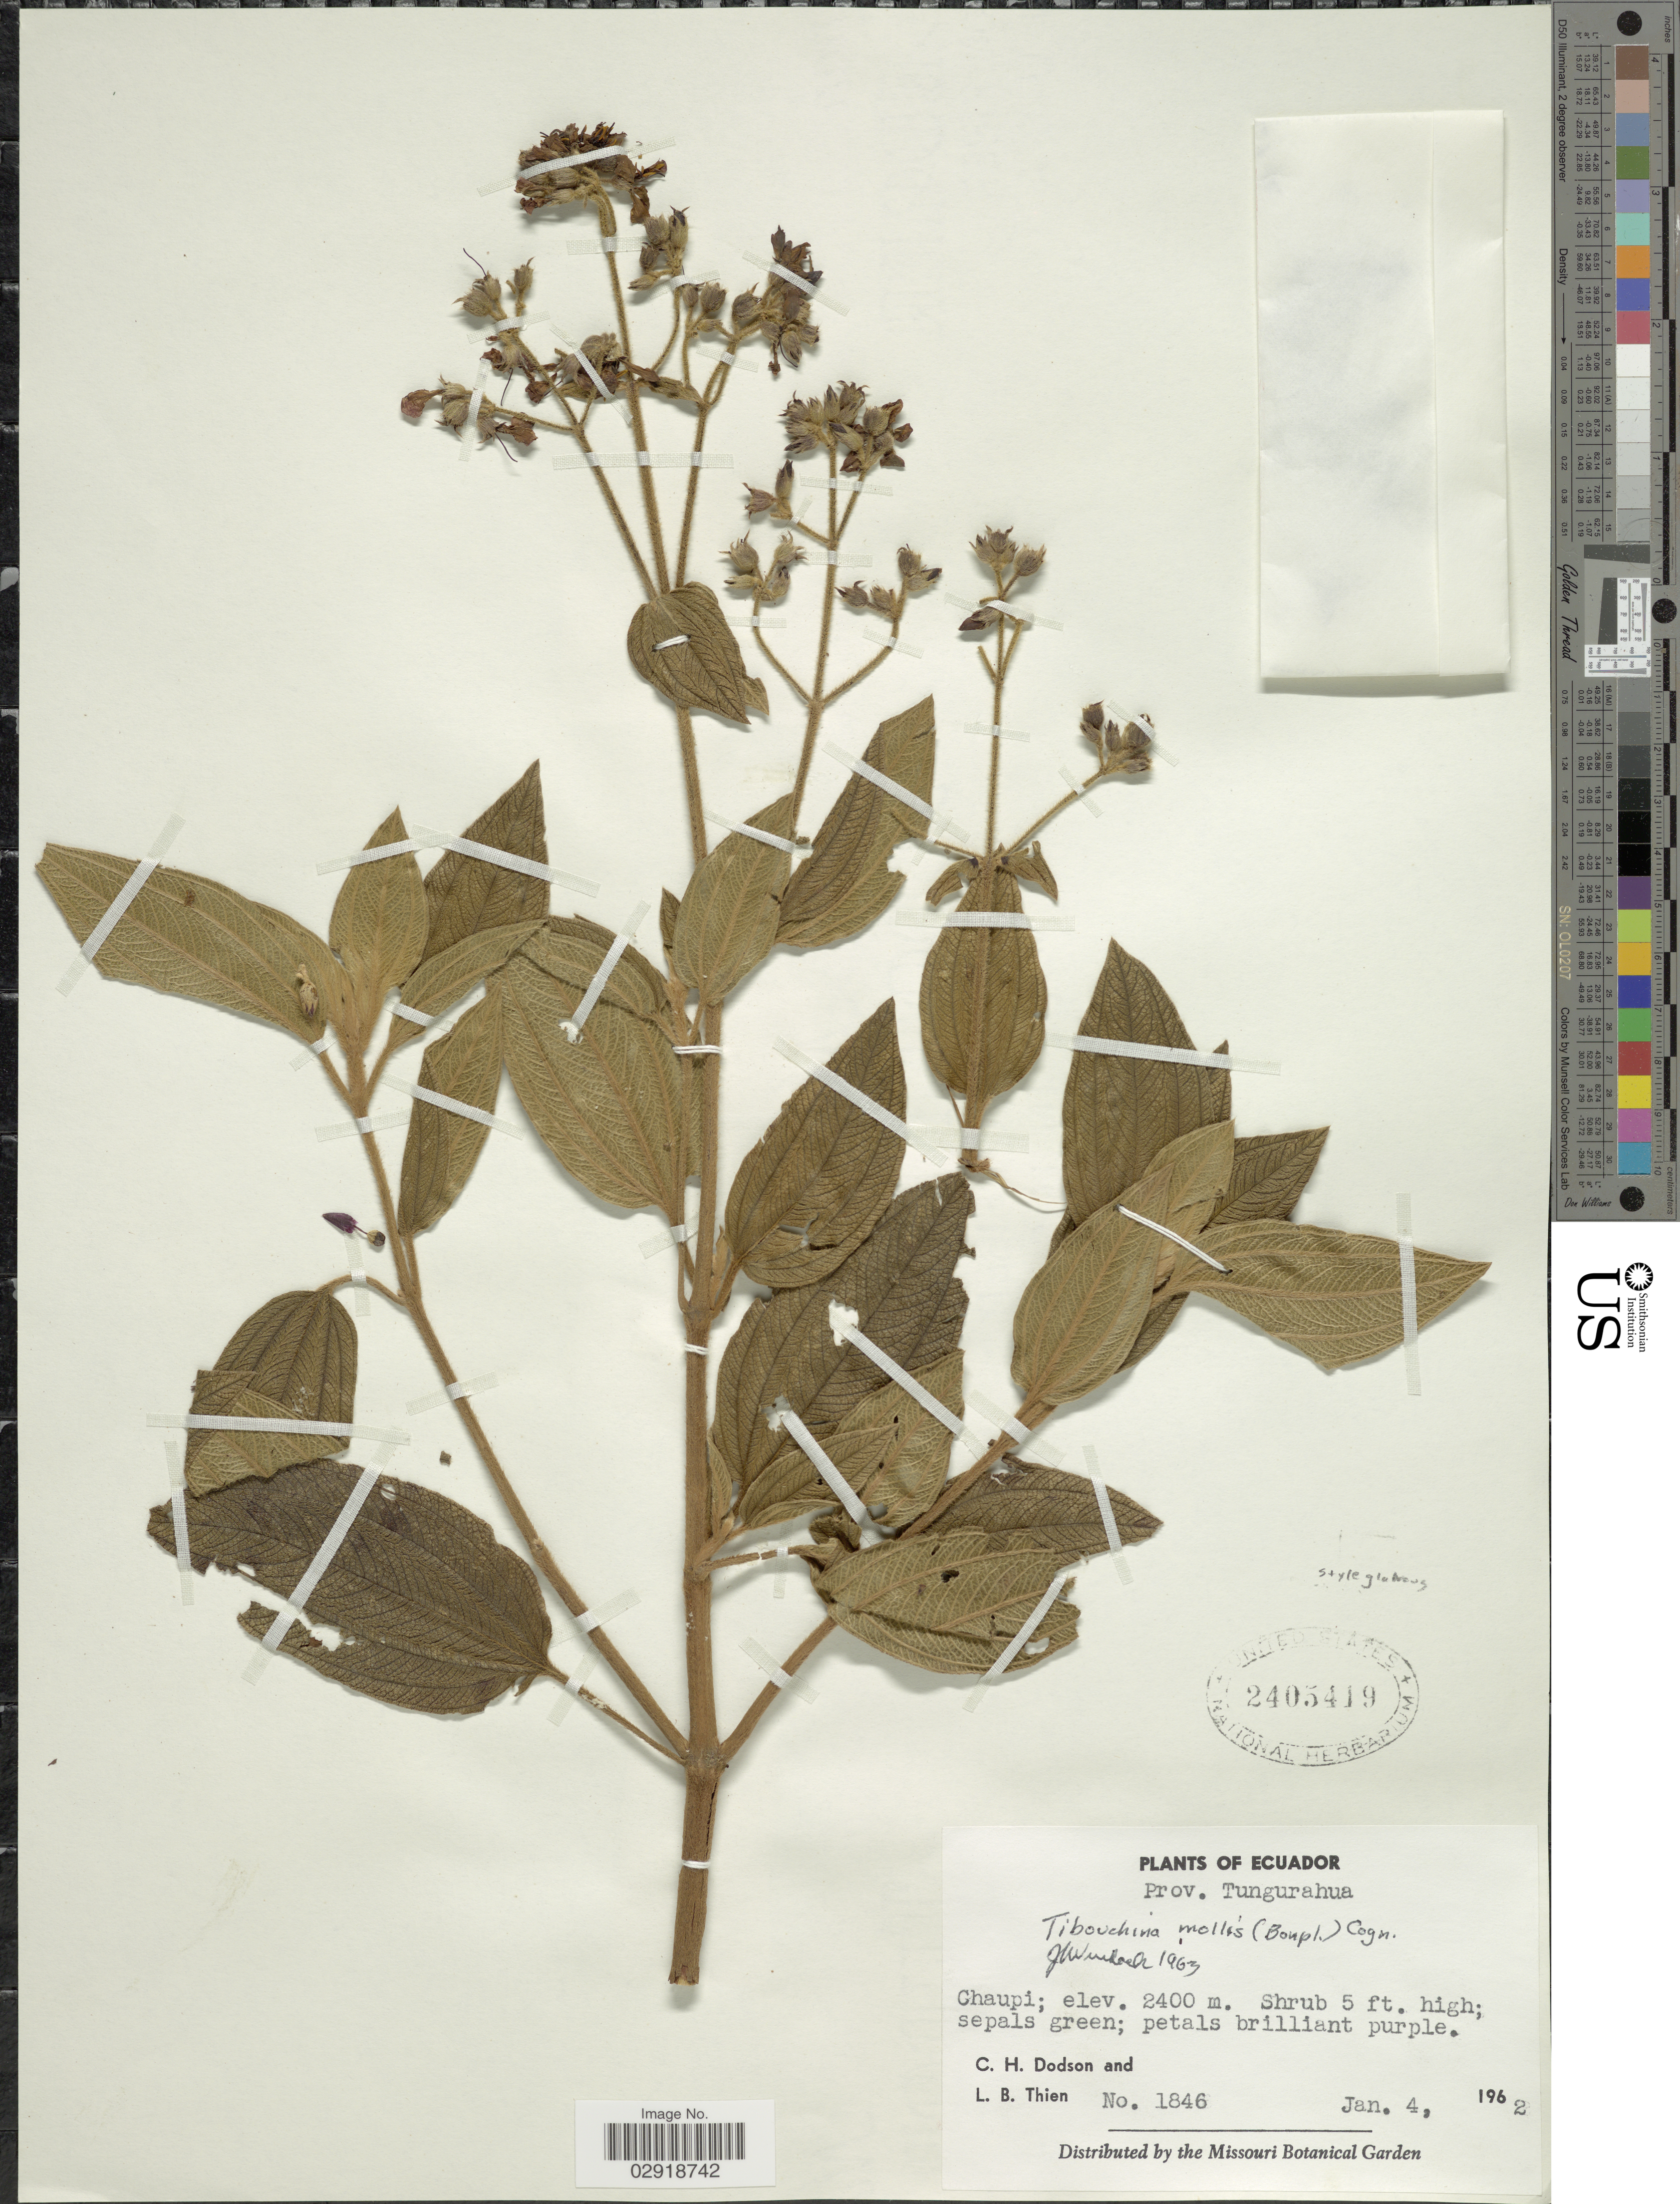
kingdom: Plantae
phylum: Tracheophyta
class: Magnoliopsida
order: Myrtales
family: Melastomataceae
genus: Chaetogastra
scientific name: Chaetogastra mollis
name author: (Bonpl.) DC.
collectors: C. H. Dodson & L. Thien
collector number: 1846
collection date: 1962-01-04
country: Ecuador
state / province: Tungurahua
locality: Chaupi.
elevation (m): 2400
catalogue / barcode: US 2405419